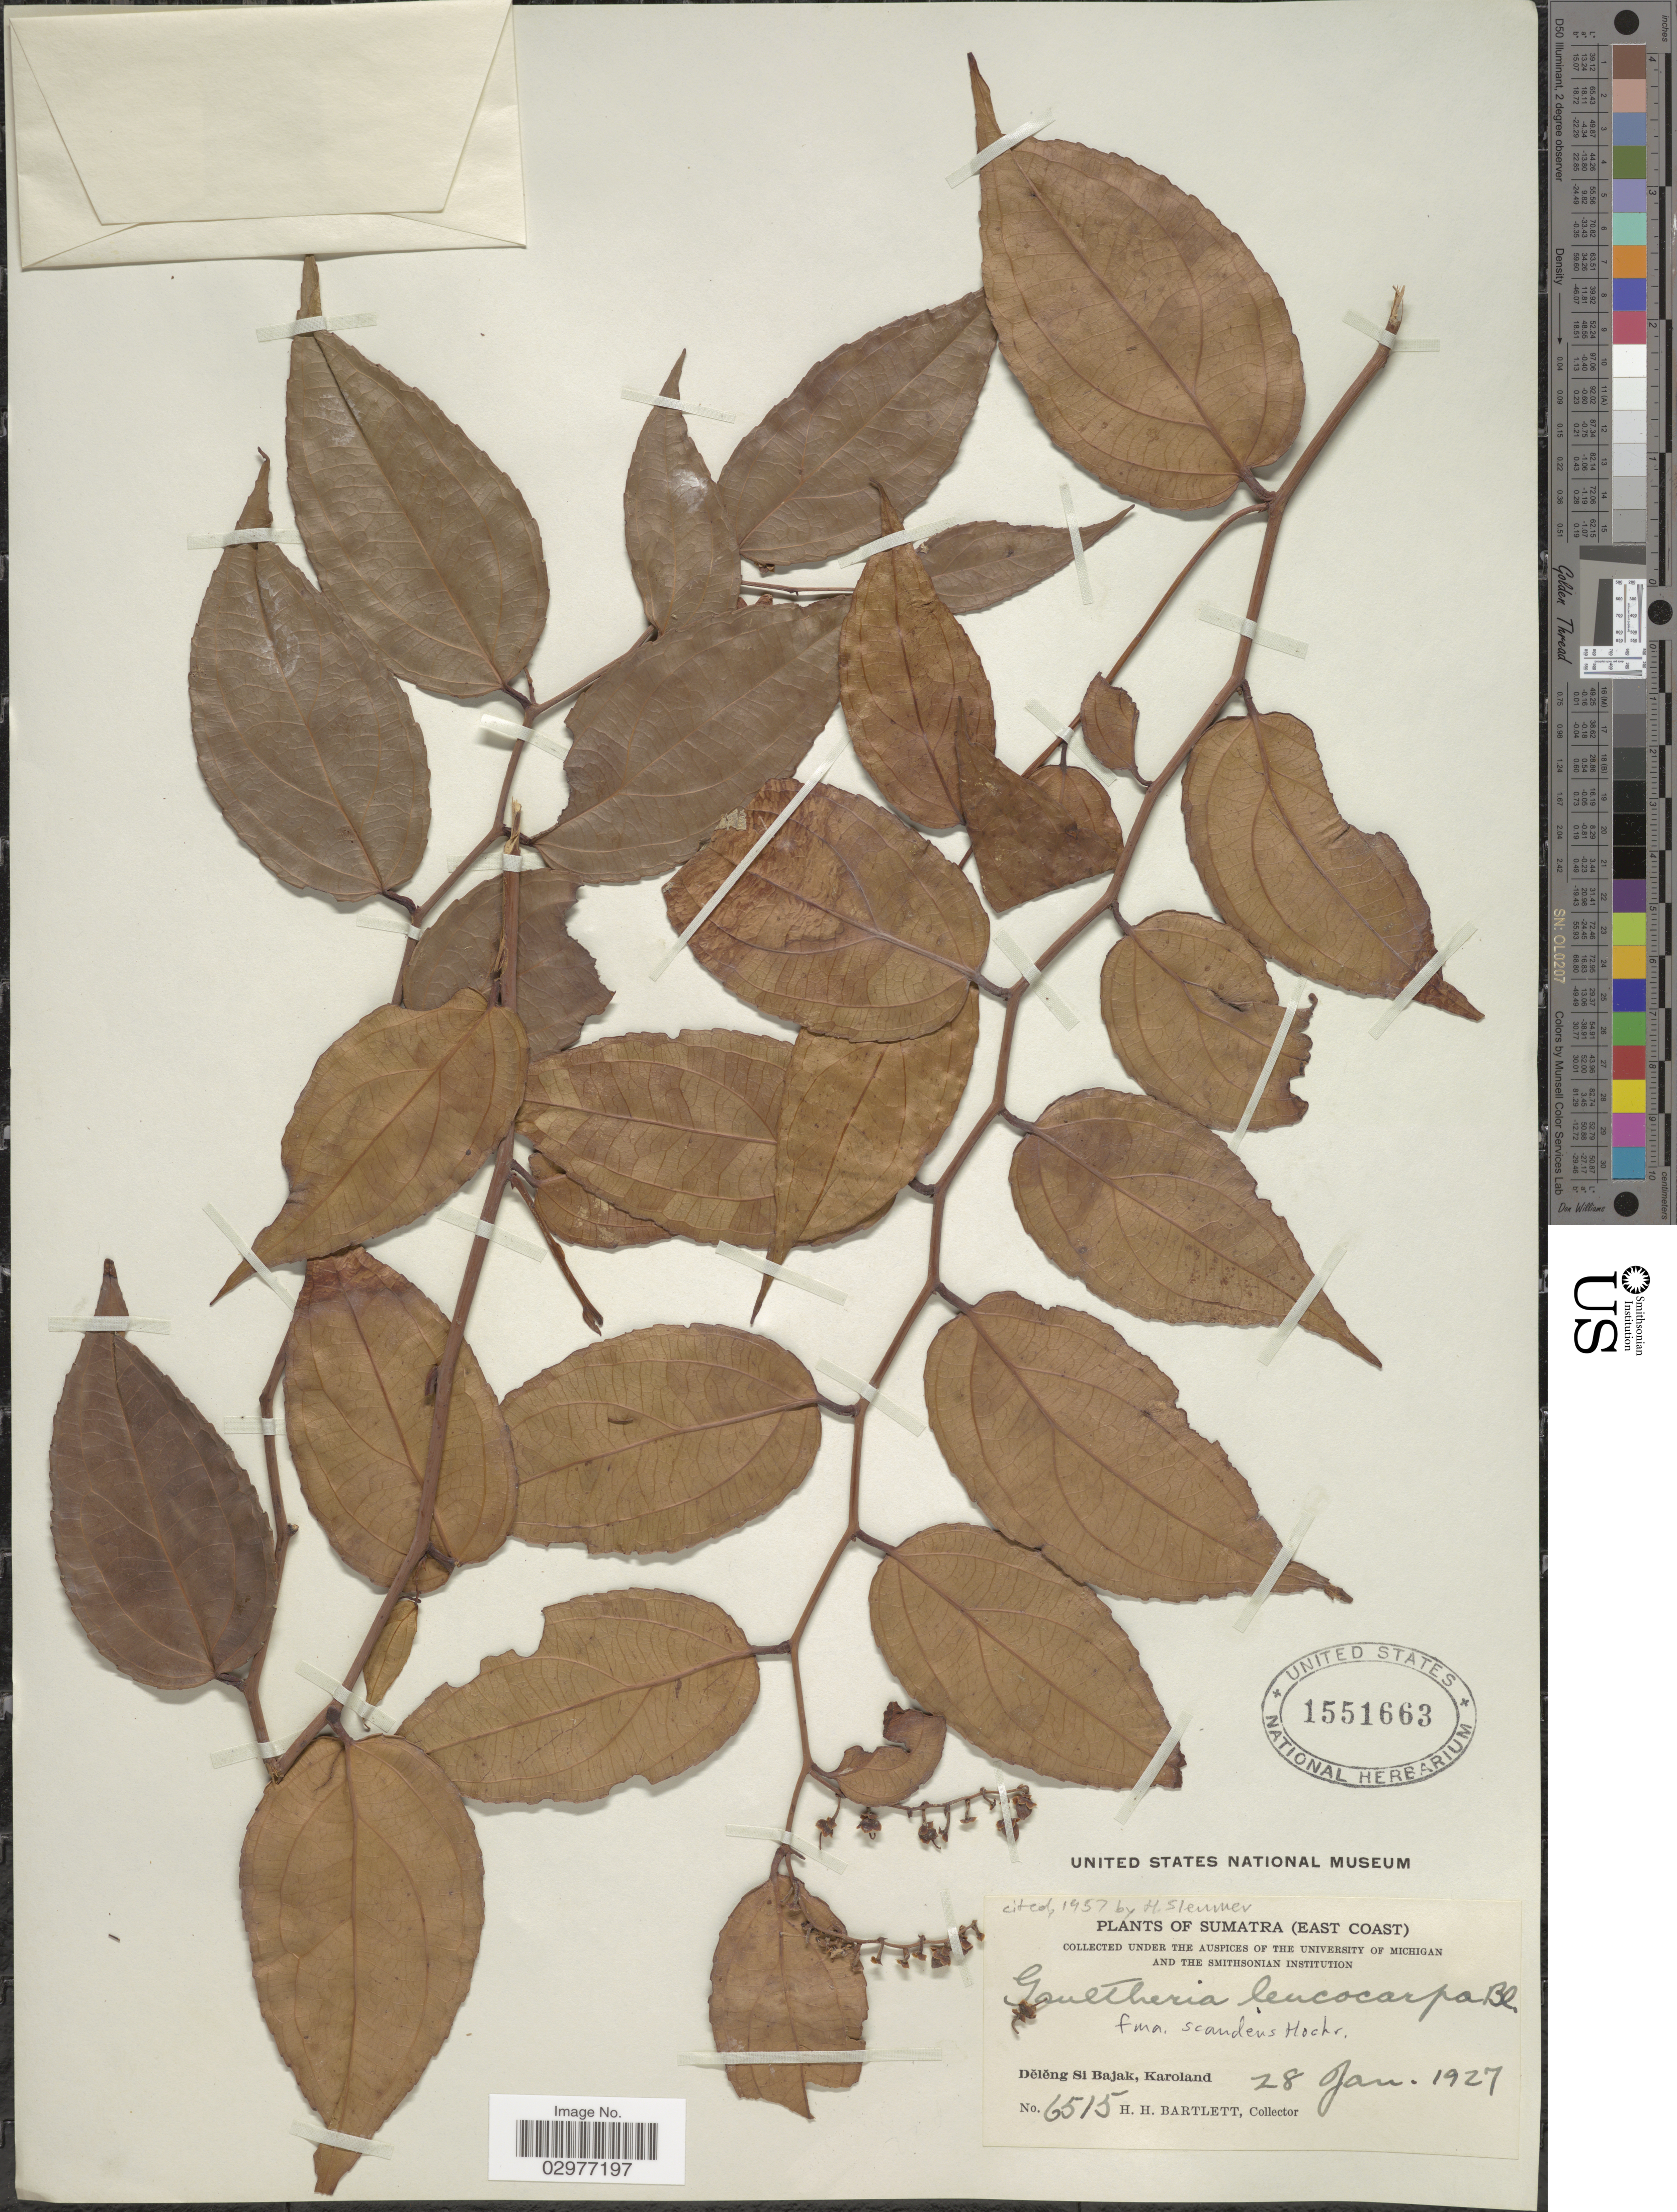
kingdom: Plantae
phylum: Tracheophyta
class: Magnoliopsida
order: Ericales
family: Ericaceae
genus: Gaultheria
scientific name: Gaultheria leucocarpa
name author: Blume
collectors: H. H. Bartlett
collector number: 6515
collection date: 1927-01-28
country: Indonesia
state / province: Sumatra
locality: (East Coast). Deleng Si Bajak, Karoland.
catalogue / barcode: US 1551663